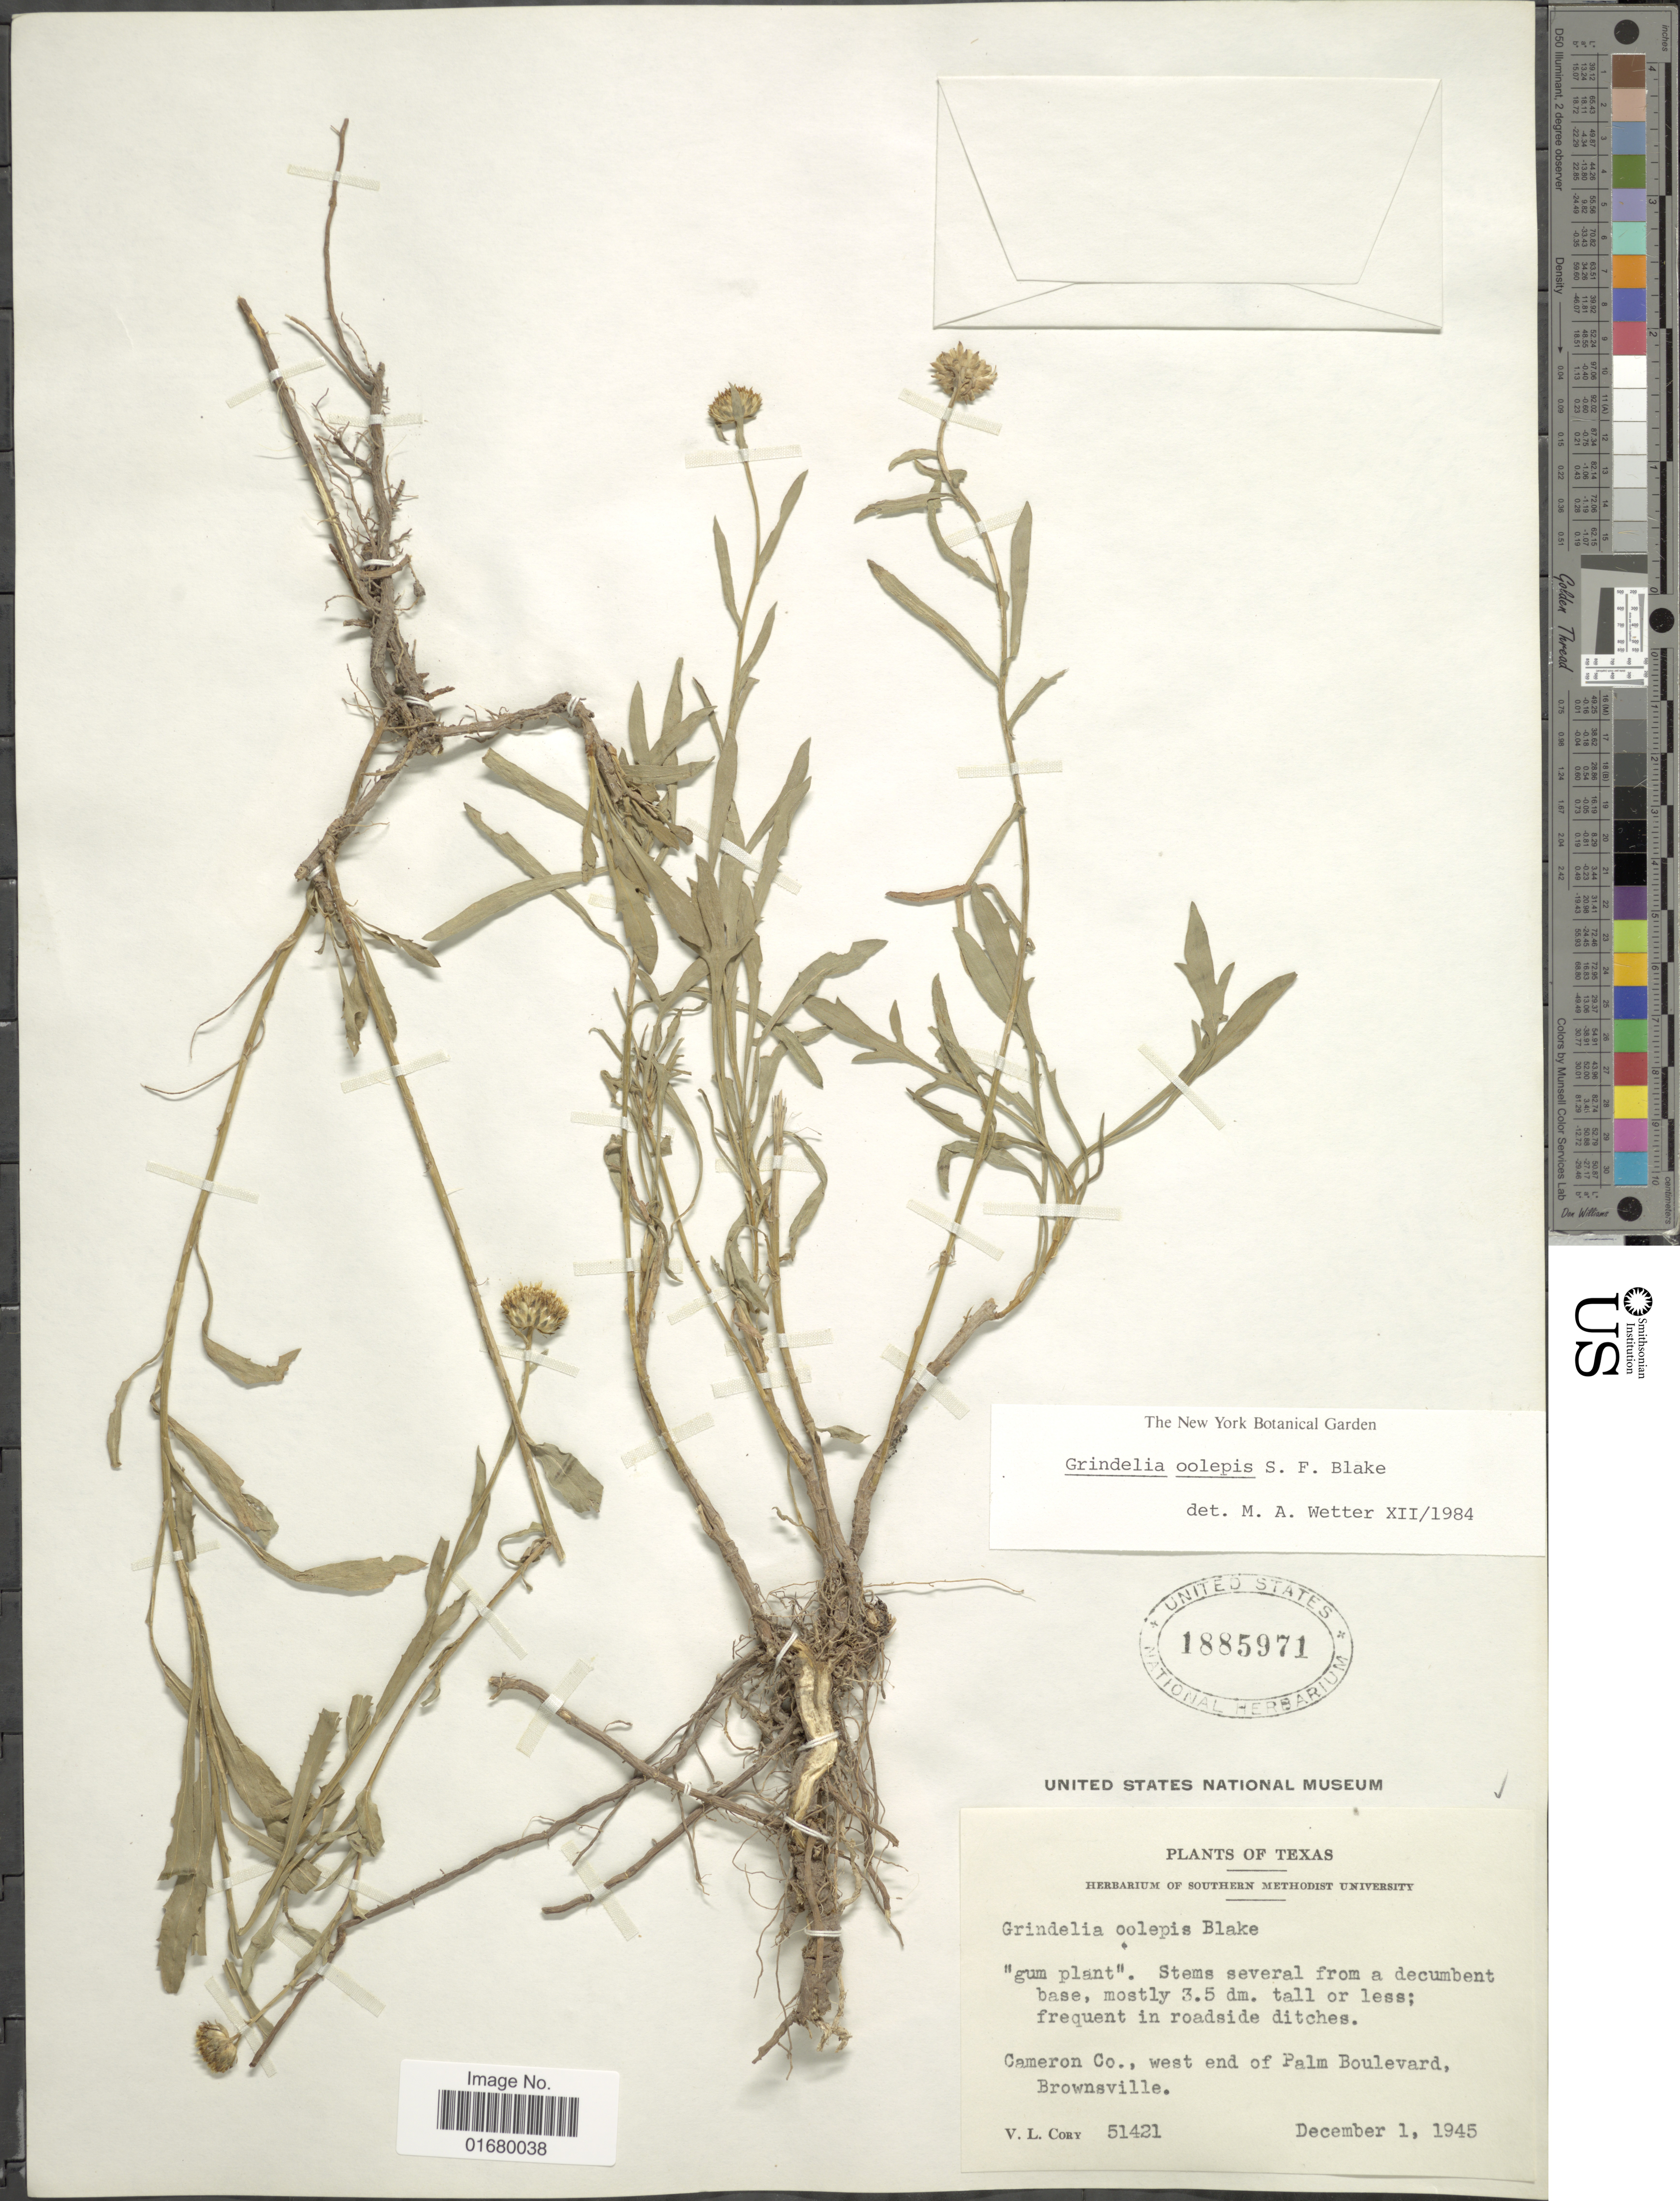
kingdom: Plantae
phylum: Tracheophyta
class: Magnoliopsida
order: Asterales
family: Asteraceae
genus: Grindelia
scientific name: Grindelia oolepis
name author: S.F. Blake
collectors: V. Cory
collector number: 51421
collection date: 1945-12-01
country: United States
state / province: Texas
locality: Cameron Co., west end of Palm Boulevard Brownsville.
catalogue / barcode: US 1885971